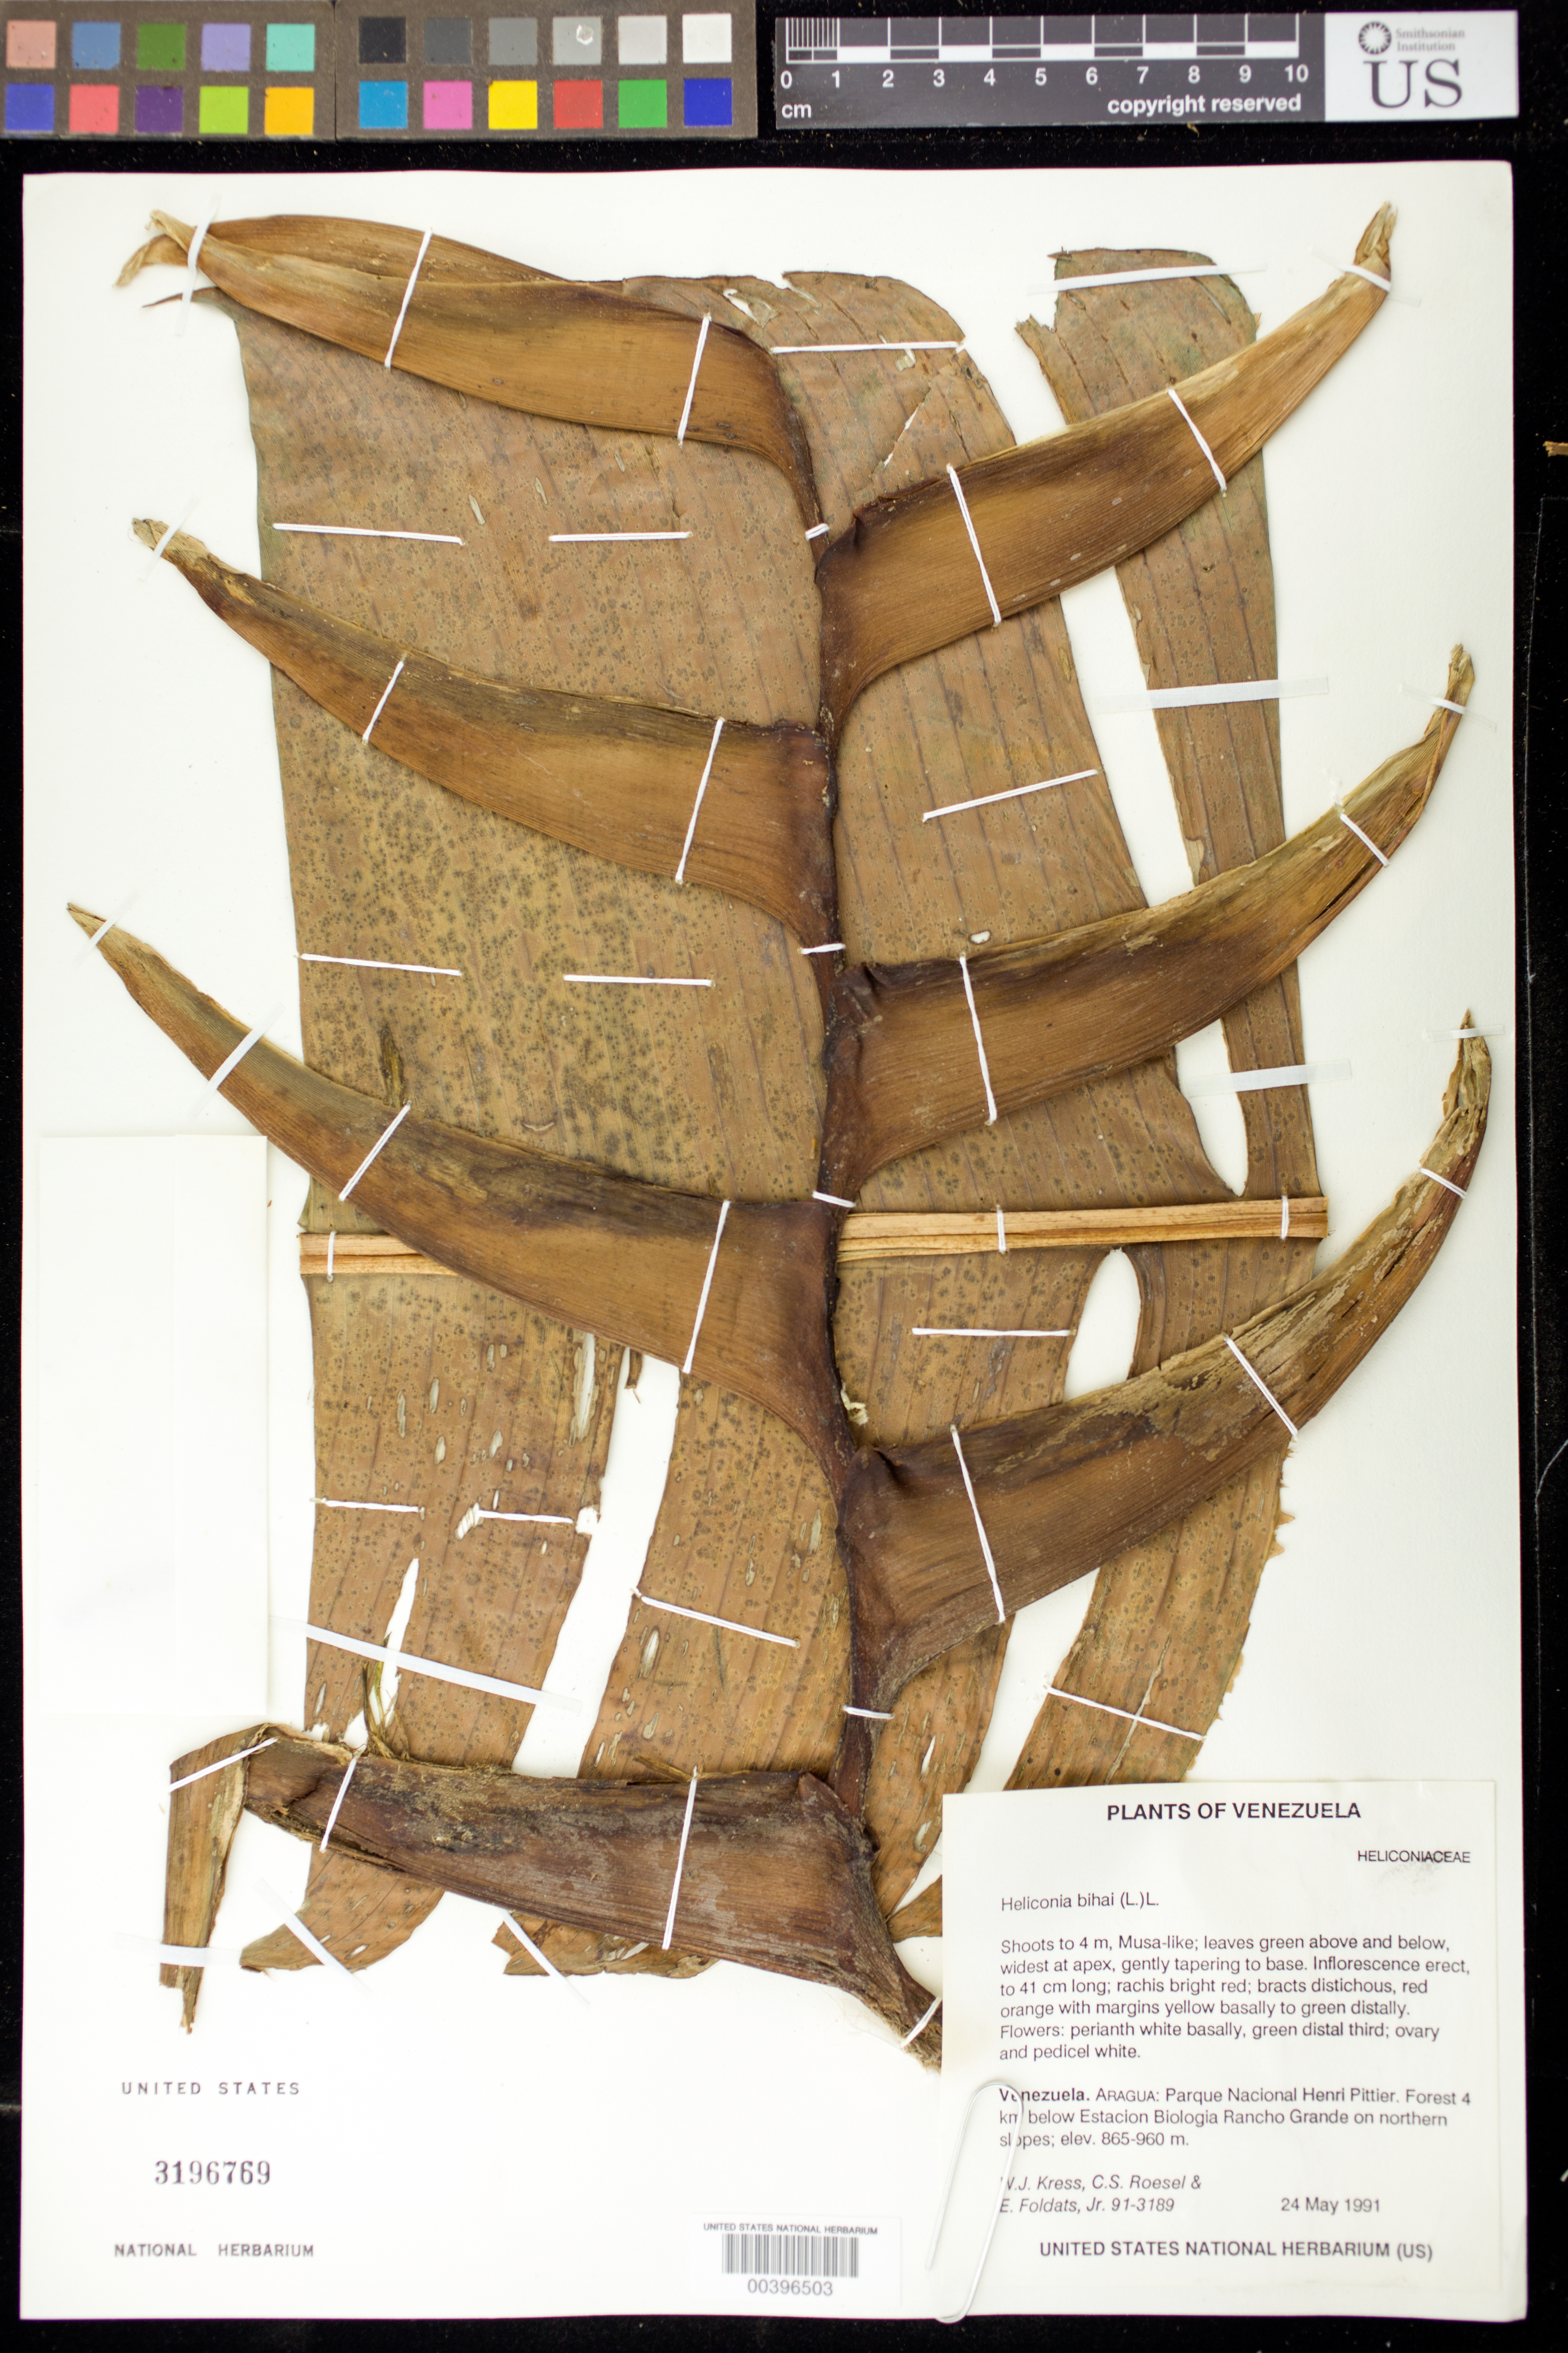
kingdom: Plantae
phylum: Tracheophyta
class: Liliopsida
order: Zingiberales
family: Heliconiaceae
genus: Heliconia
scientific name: Heliconia bihai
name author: (L.) L.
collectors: W. J. Kress, C. S. Roesel & E. Foldats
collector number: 91-3189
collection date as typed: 24 May 1991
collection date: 1991-05-24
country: Venezuela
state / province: Aragua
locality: Parque nacional henri pittier; forest 4 km below estacion biologia rancho grande on northern slopes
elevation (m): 865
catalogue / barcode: US 3196769